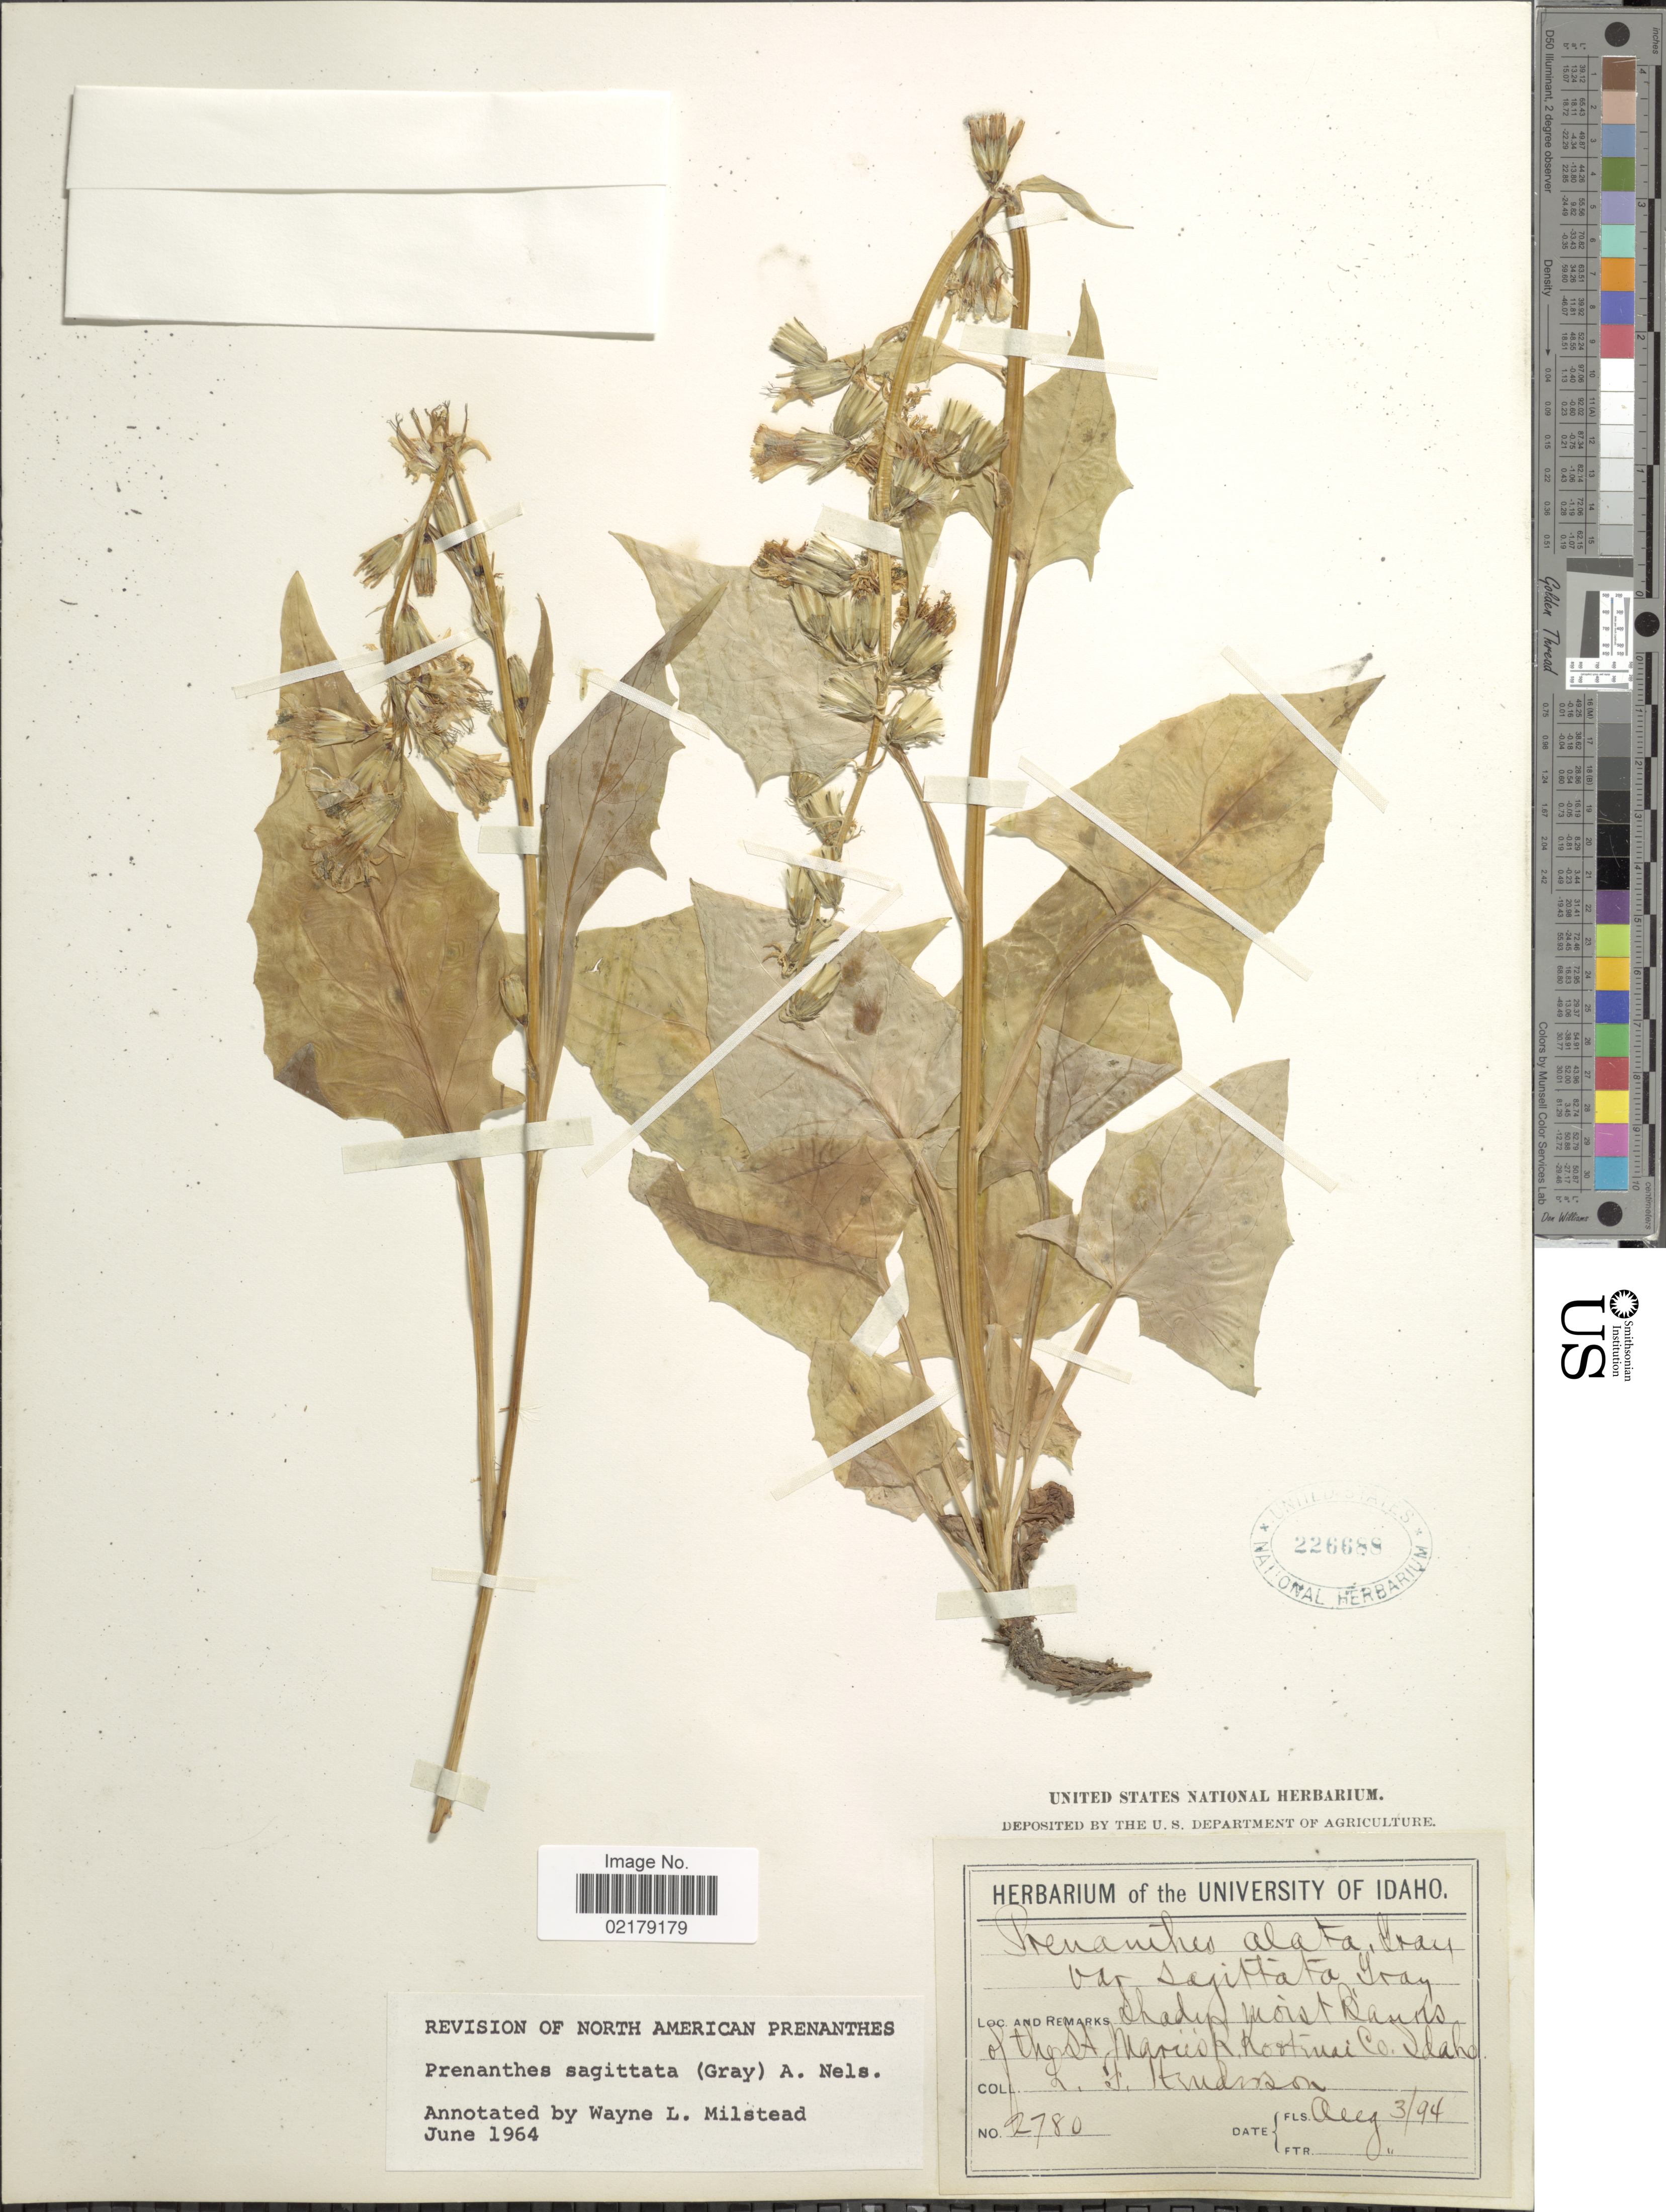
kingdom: Plantae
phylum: Tracheophyta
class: Magnoliopsida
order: Asterales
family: Asteraceae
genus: Nabalus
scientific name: Nabalus sagittatus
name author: (A. Gray) Rydb.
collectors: L. Henderson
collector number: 2780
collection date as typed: Transcribed d/m/y: 3/8/94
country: United States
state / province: Idaho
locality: Shade moist Banks of the St Maries, Kootenai Co.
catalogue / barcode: US 226688